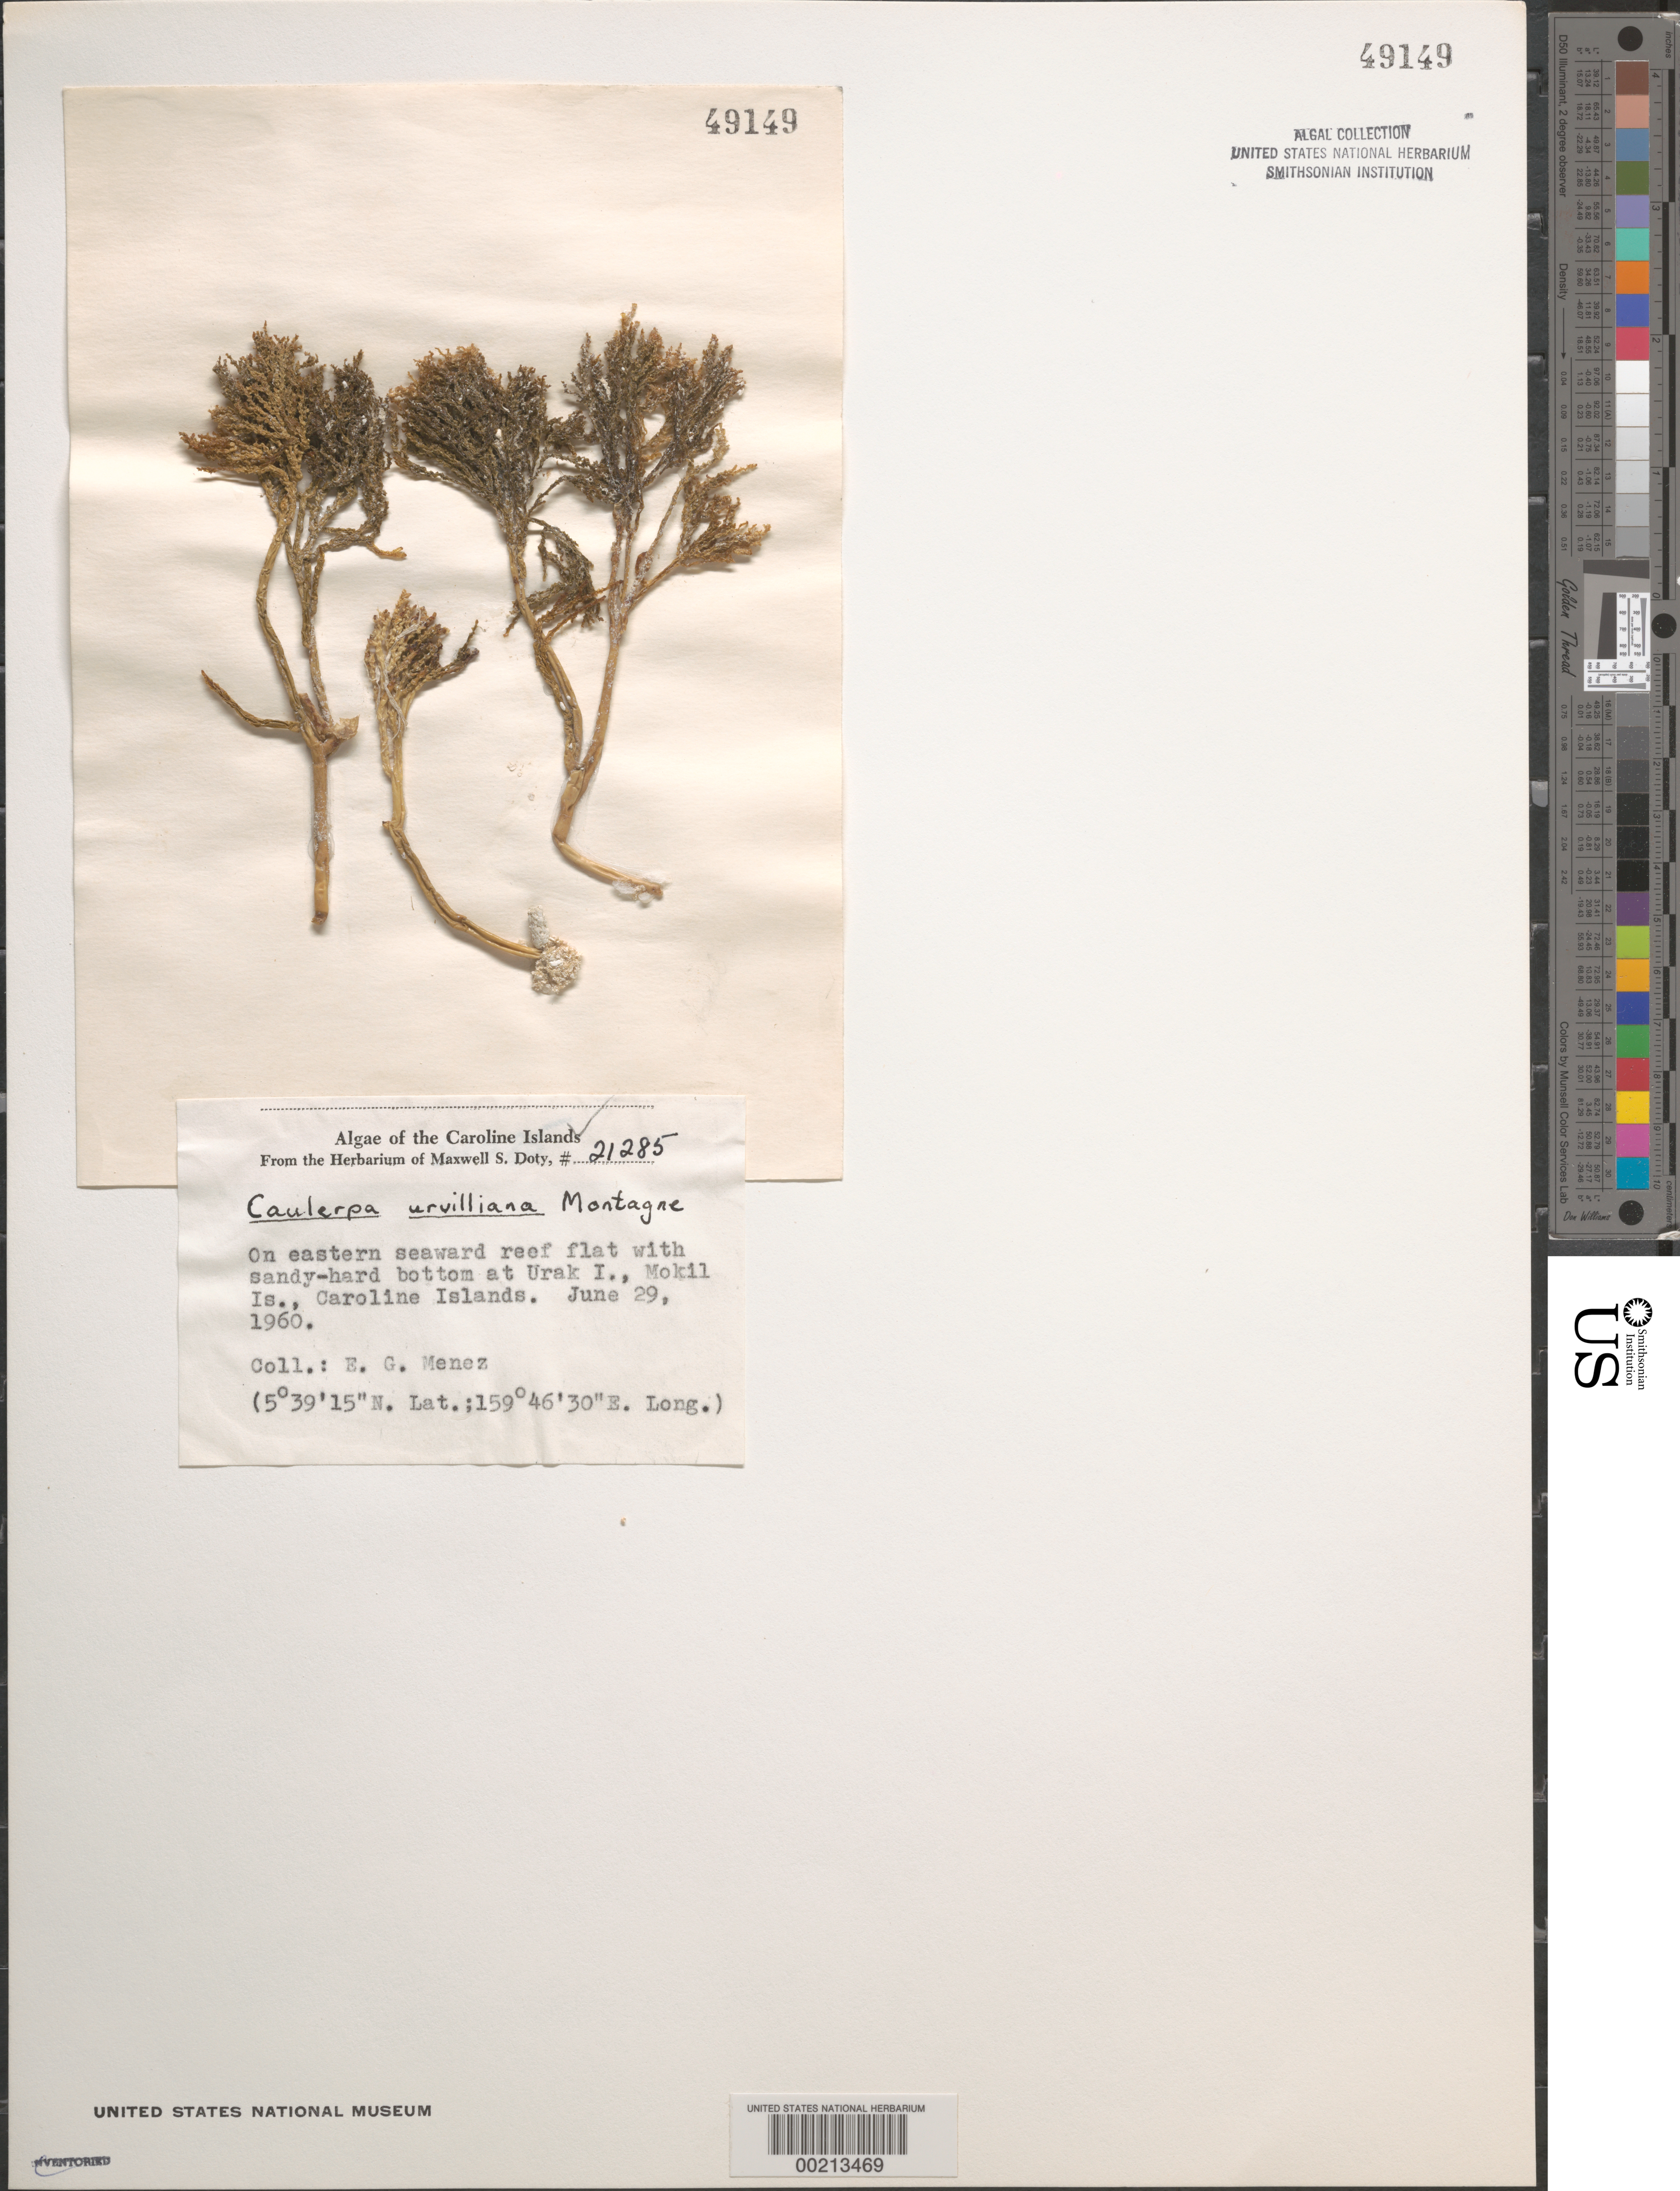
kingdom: Plantae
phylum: Chlorophyta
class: Ulvophyceae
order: Bryopsidales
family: Caulerpaceae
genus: Caulerpa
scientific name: Caulerpa urvilleana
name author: Mont.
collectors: Meñez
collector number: MSD 21285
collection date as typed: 29 Jun 1960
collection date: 1960-06-29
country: Micronesia, Federated States of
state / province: Pohnpei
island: Mwokil (Mokil) Atoll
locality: Urak Islet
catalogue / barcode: US 49149